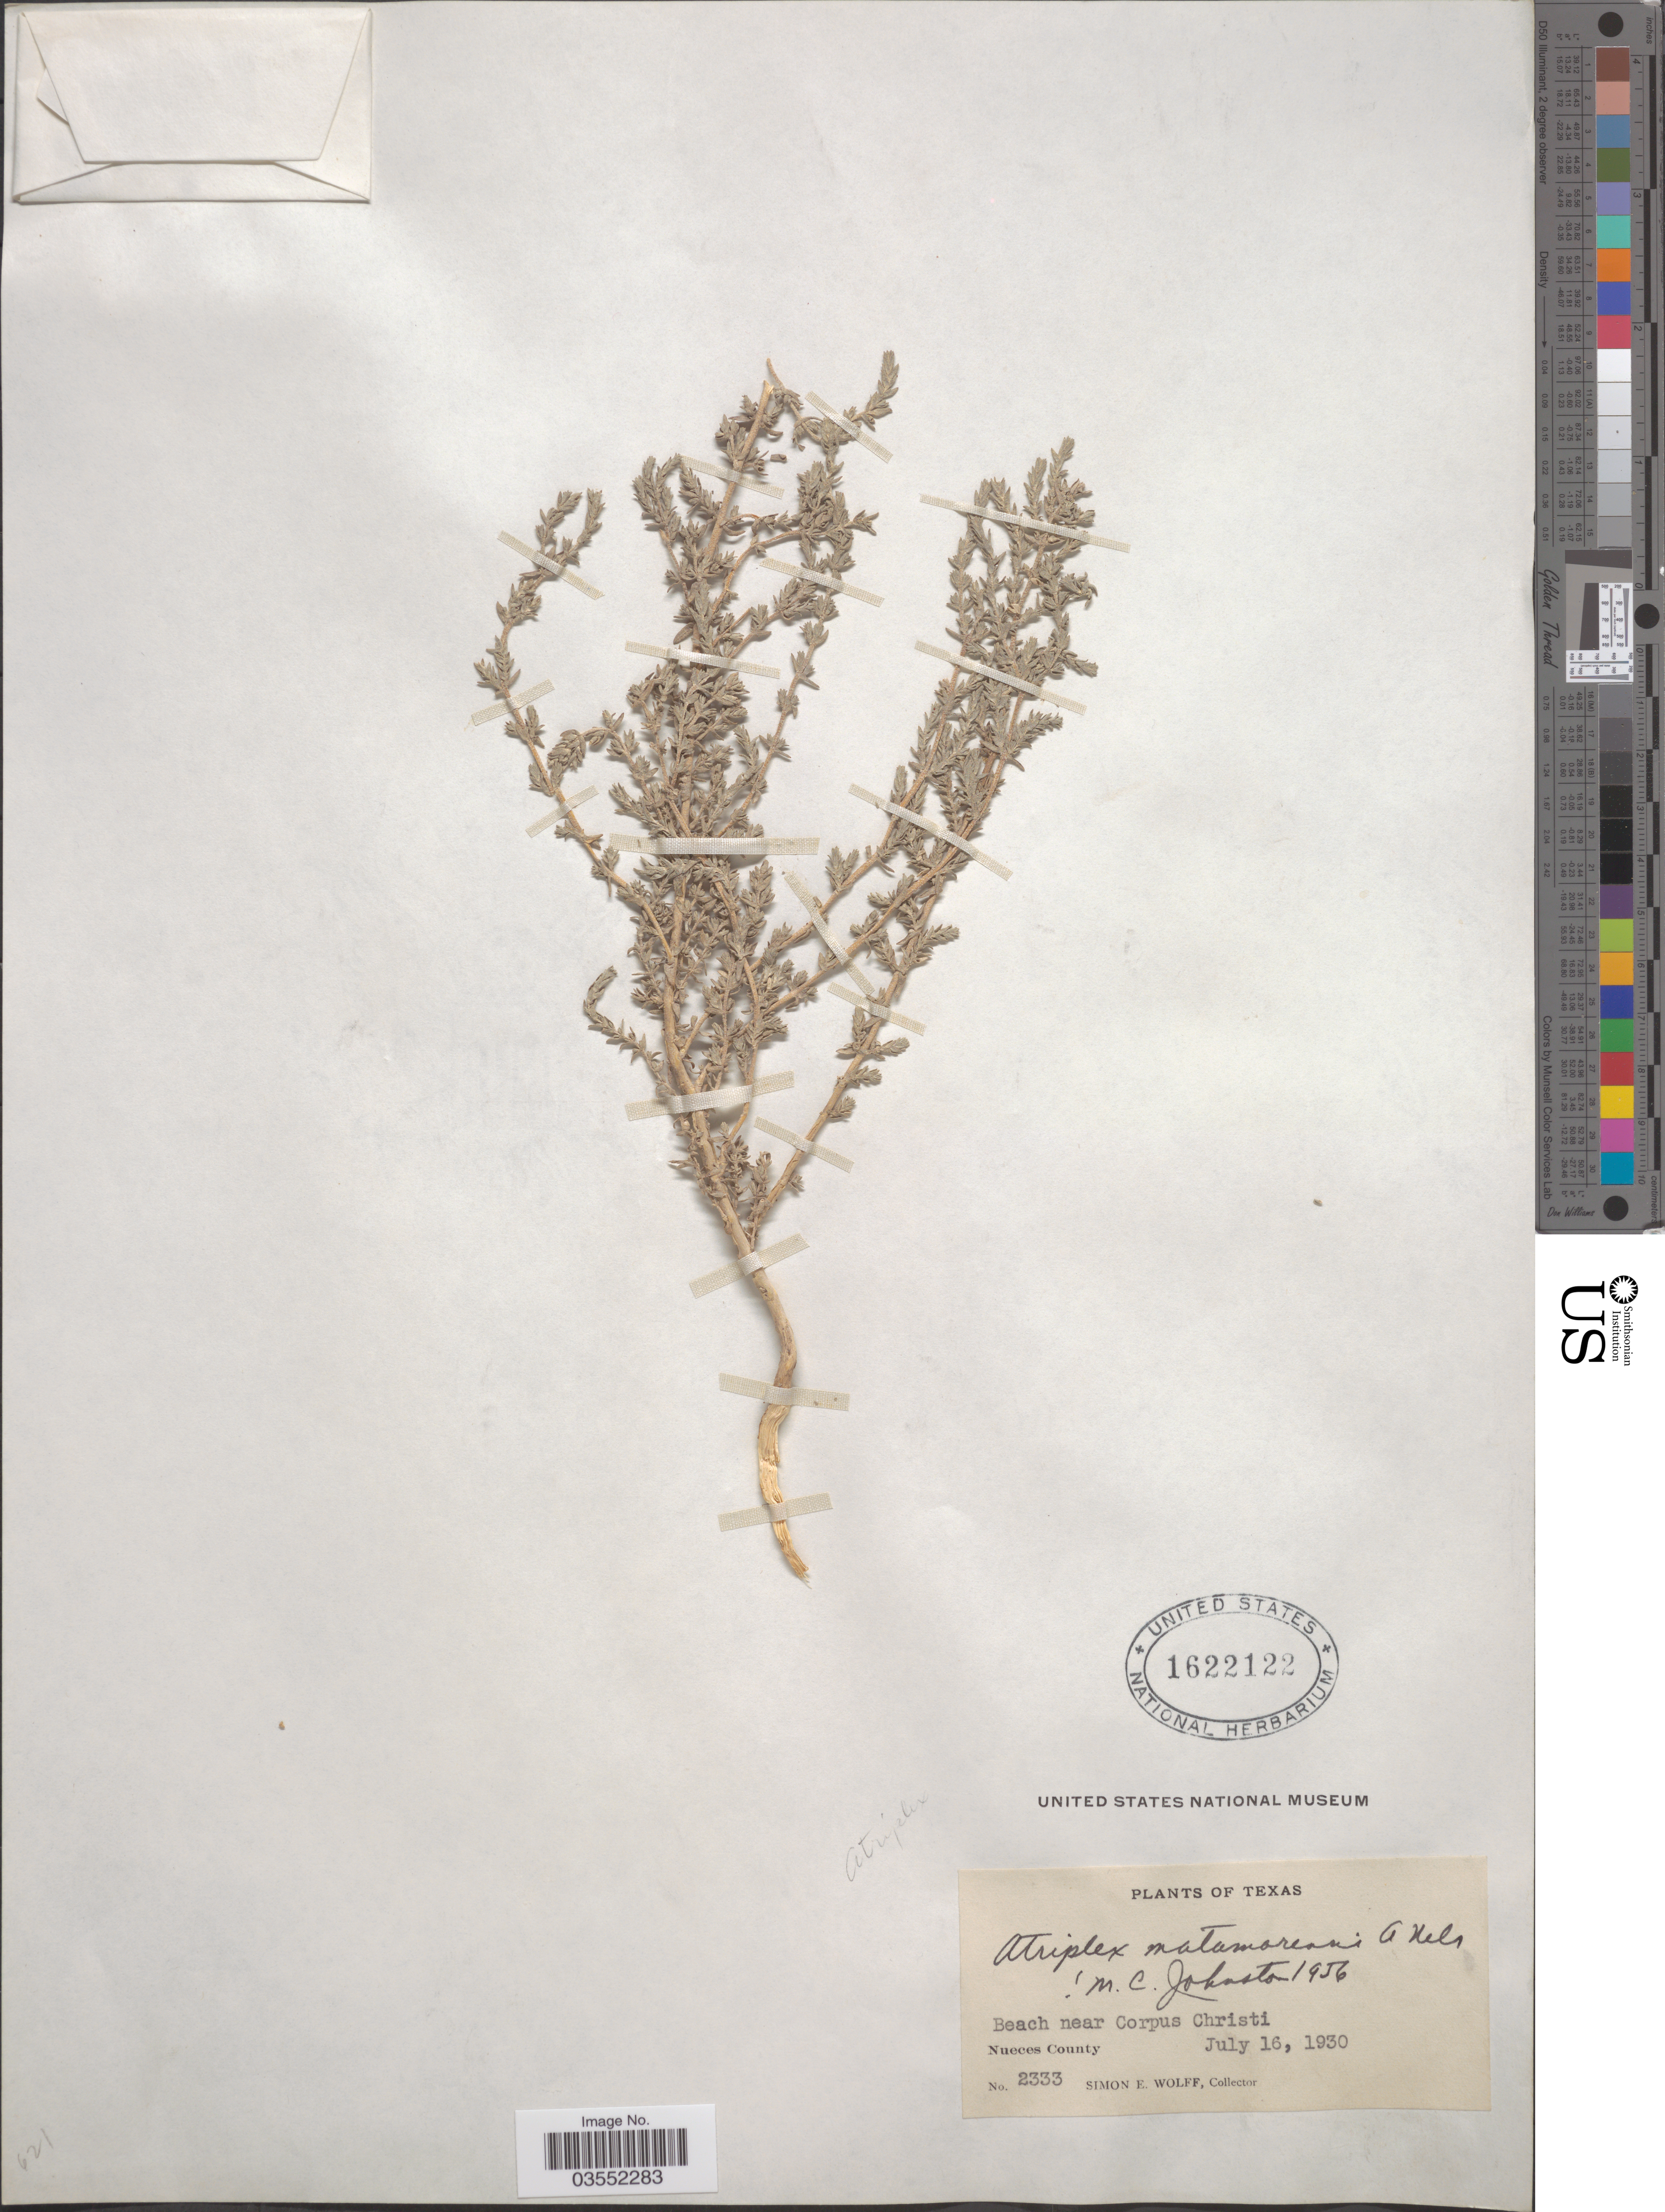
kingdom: Plantae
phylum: Tracheophyta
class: Magnoliopsida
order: Caryophyllales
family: Amaranthaceae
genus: Atriplex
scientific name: Atriplex matamorensis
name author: A. Nelson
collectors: S. E. Wolff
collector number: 2333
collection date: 1930-07-16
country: United States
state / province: Texas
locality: Beach near Corpus Christi. Nueces County.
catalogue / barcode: US 1622122